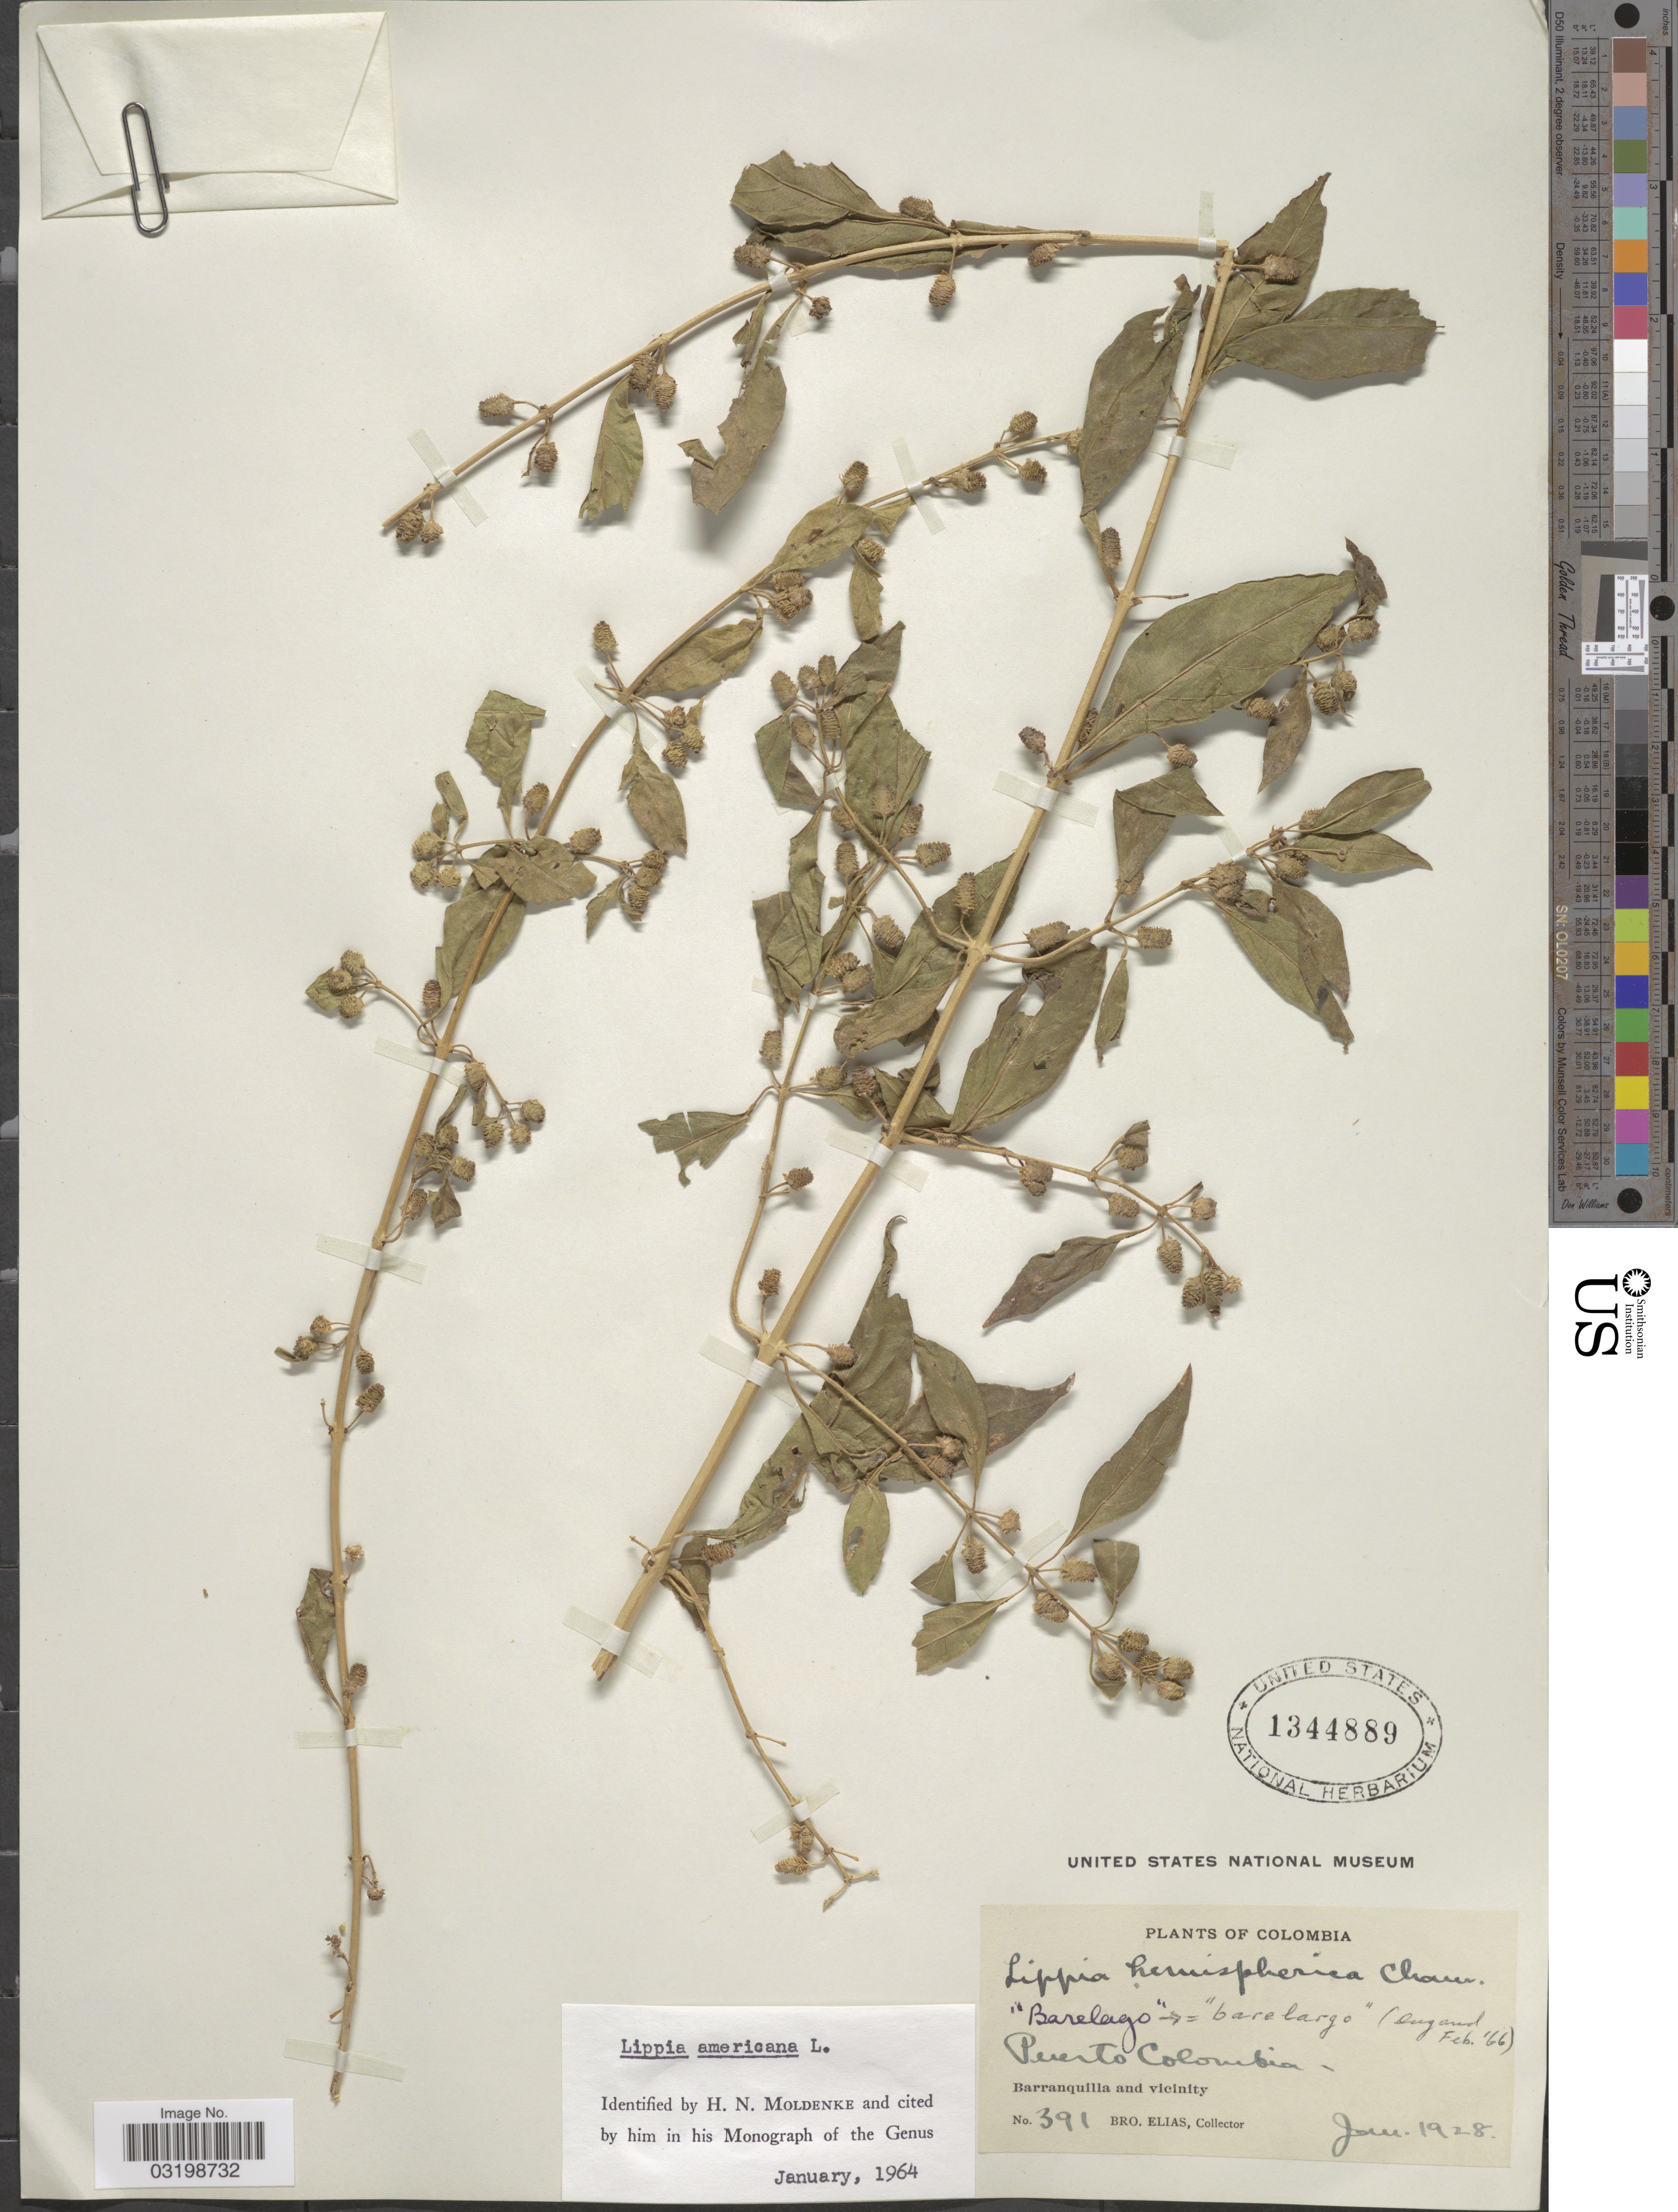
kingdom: Plantae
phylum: Tracheophyta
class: Magnoliopsida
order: Lamiales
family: Verbenaceae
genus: Lippia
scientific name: Lippia americana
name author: L.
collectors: Bro. Elias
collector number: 391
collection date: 1928-01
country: Colombia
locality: Barelago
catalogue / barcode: US 1344889